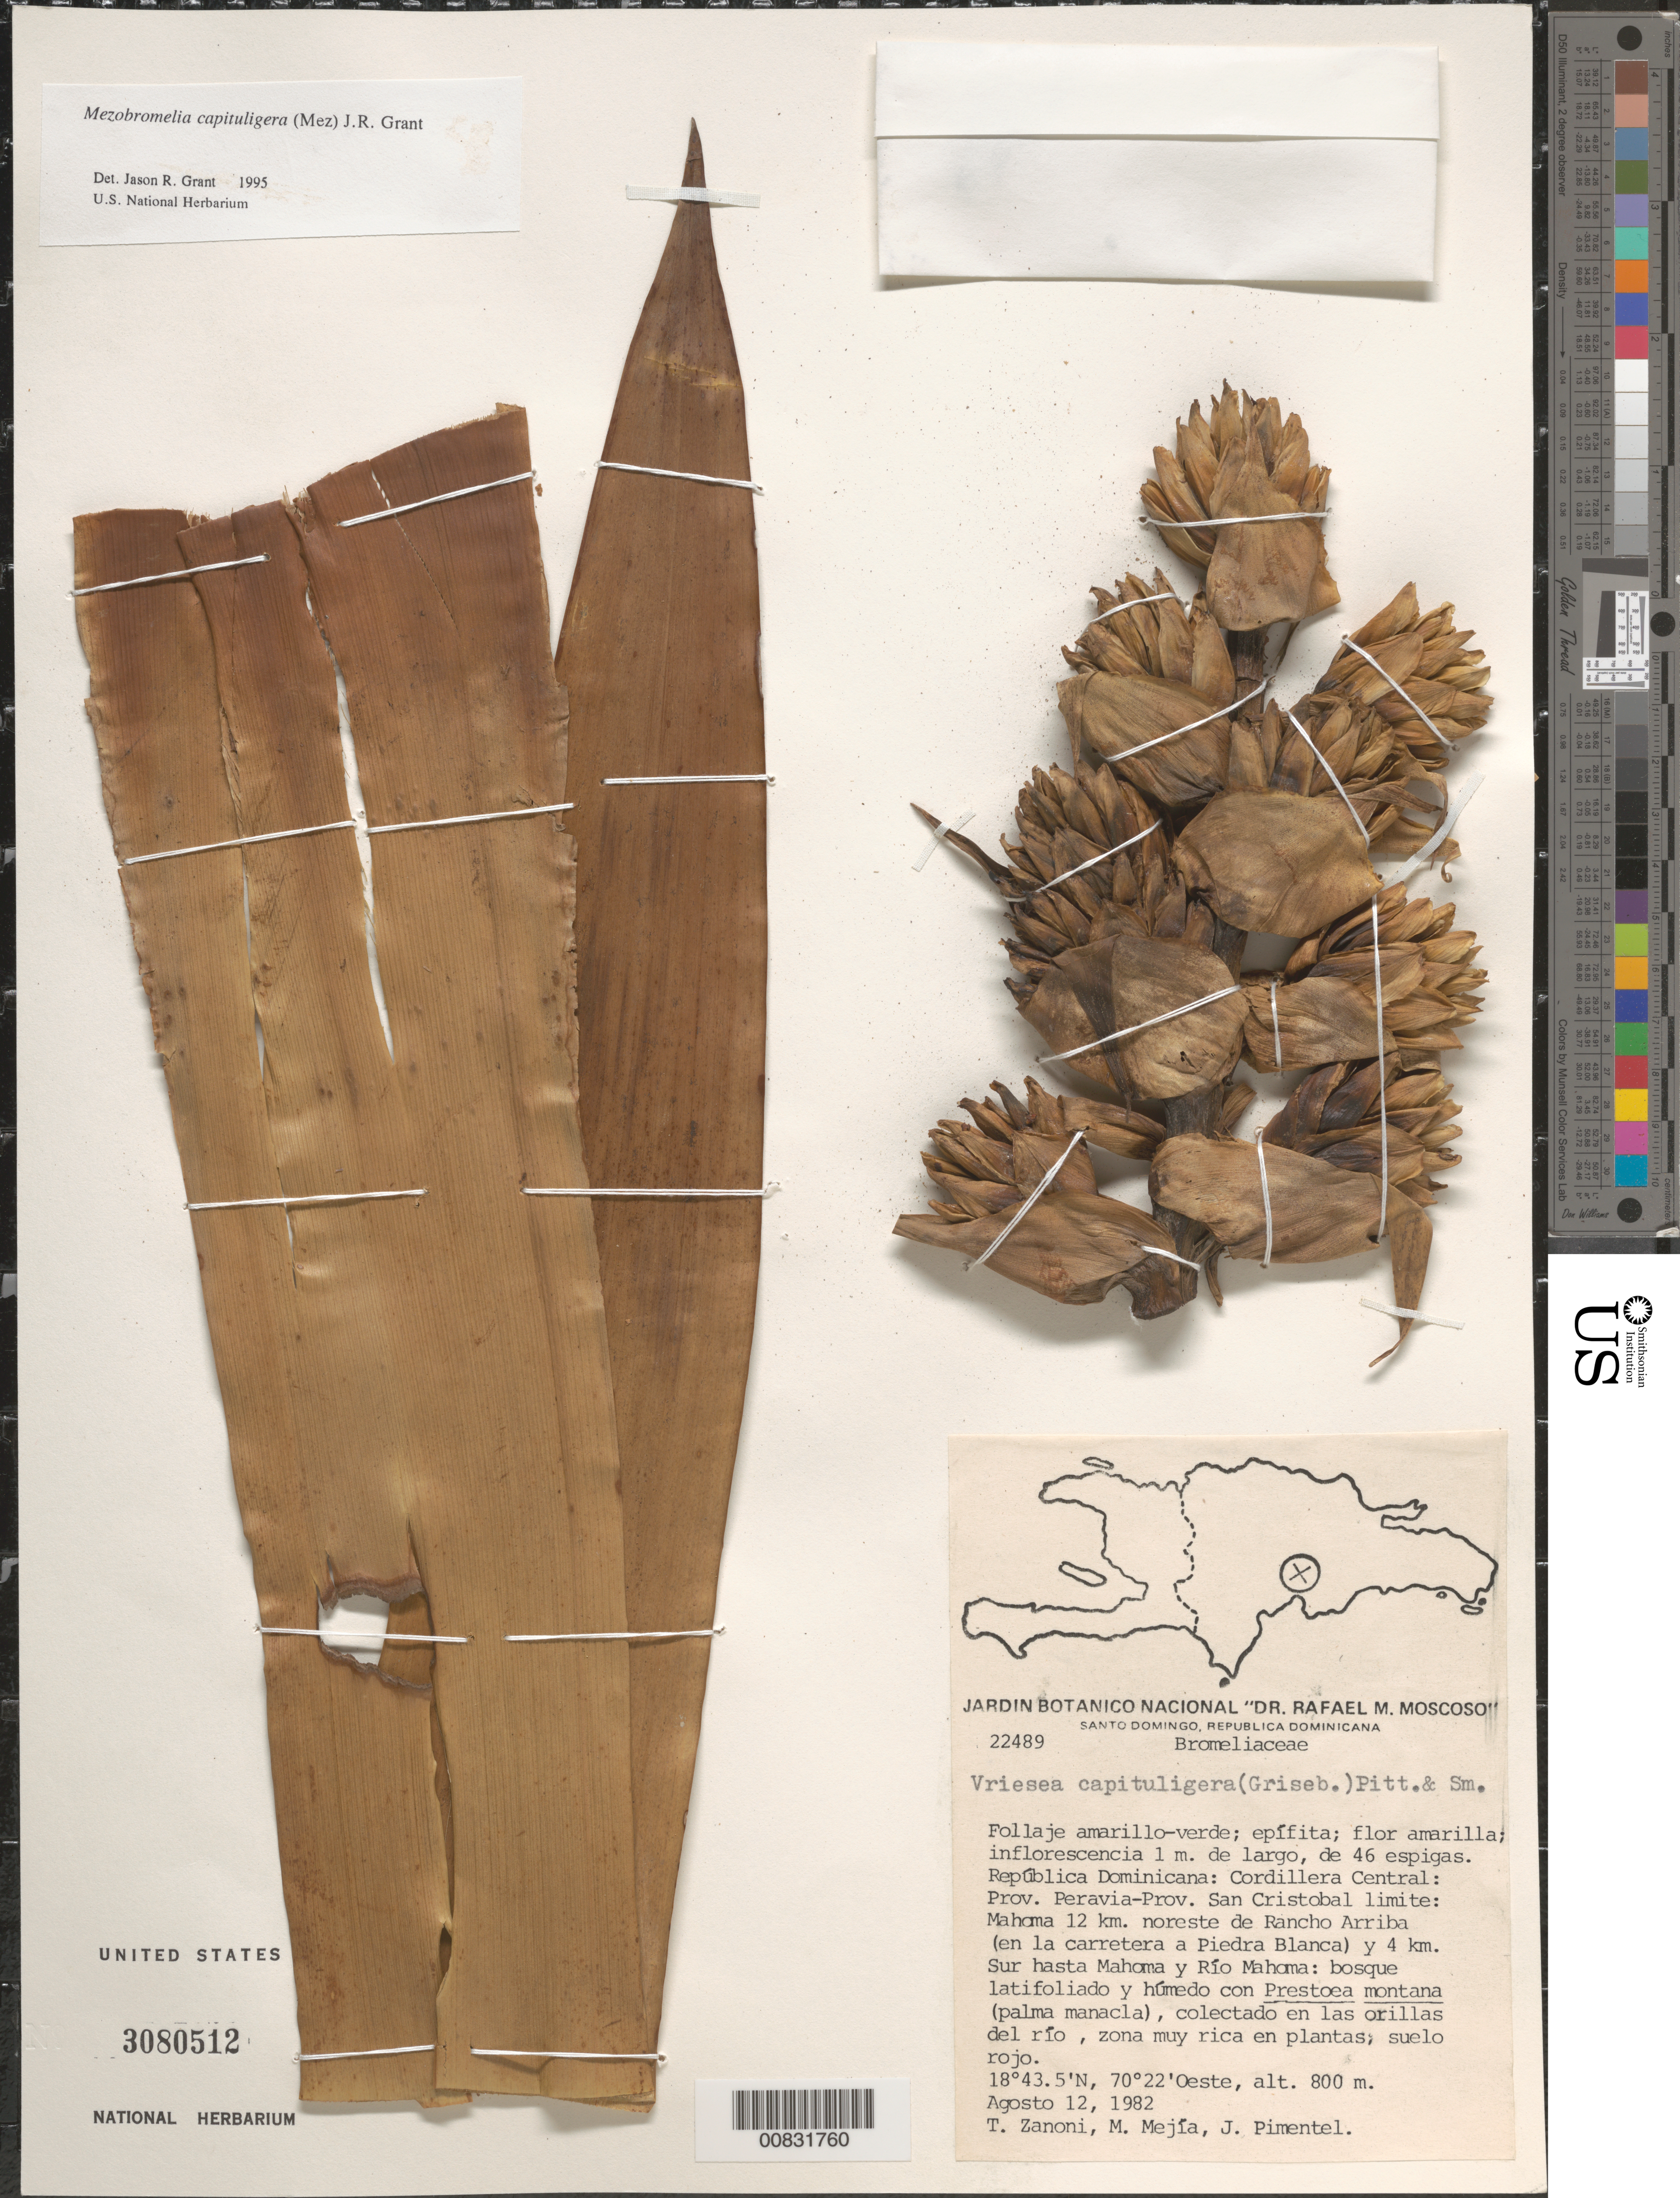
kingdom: Plantae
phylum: Tracheophyta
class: Liliopsida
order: Poales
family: Bromeliaceae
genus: Mezobromelia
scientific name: Mezobromelia capituligera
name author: (Griseb.) J.R. Grant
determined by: Grant, J. R., (SWITZERLAND)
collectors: T. A. Zanoni, M. Mejia & J. Pimentel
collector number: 22489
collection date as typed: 12 Ago 1982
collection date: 1982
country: Dominican Republic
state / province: Peravia / San Cristóbal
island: Hispaniola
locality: Cordillera Central: Prov. Peravia - Prov. San Cristóbal limite: Mahoma 12 km noreste de Rancho Arriba (en la carretera a Piedra Blanca) y 4 km. Sur hasta Mahoma y Río Mahoma. A orillas del río.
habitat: Bosque latifoliado y húmedo con Prestoea montana (Palma manacla). A orillas del río, zona muy rica en plantas, suelo rojo.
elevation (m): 800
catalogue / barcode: US 3080512